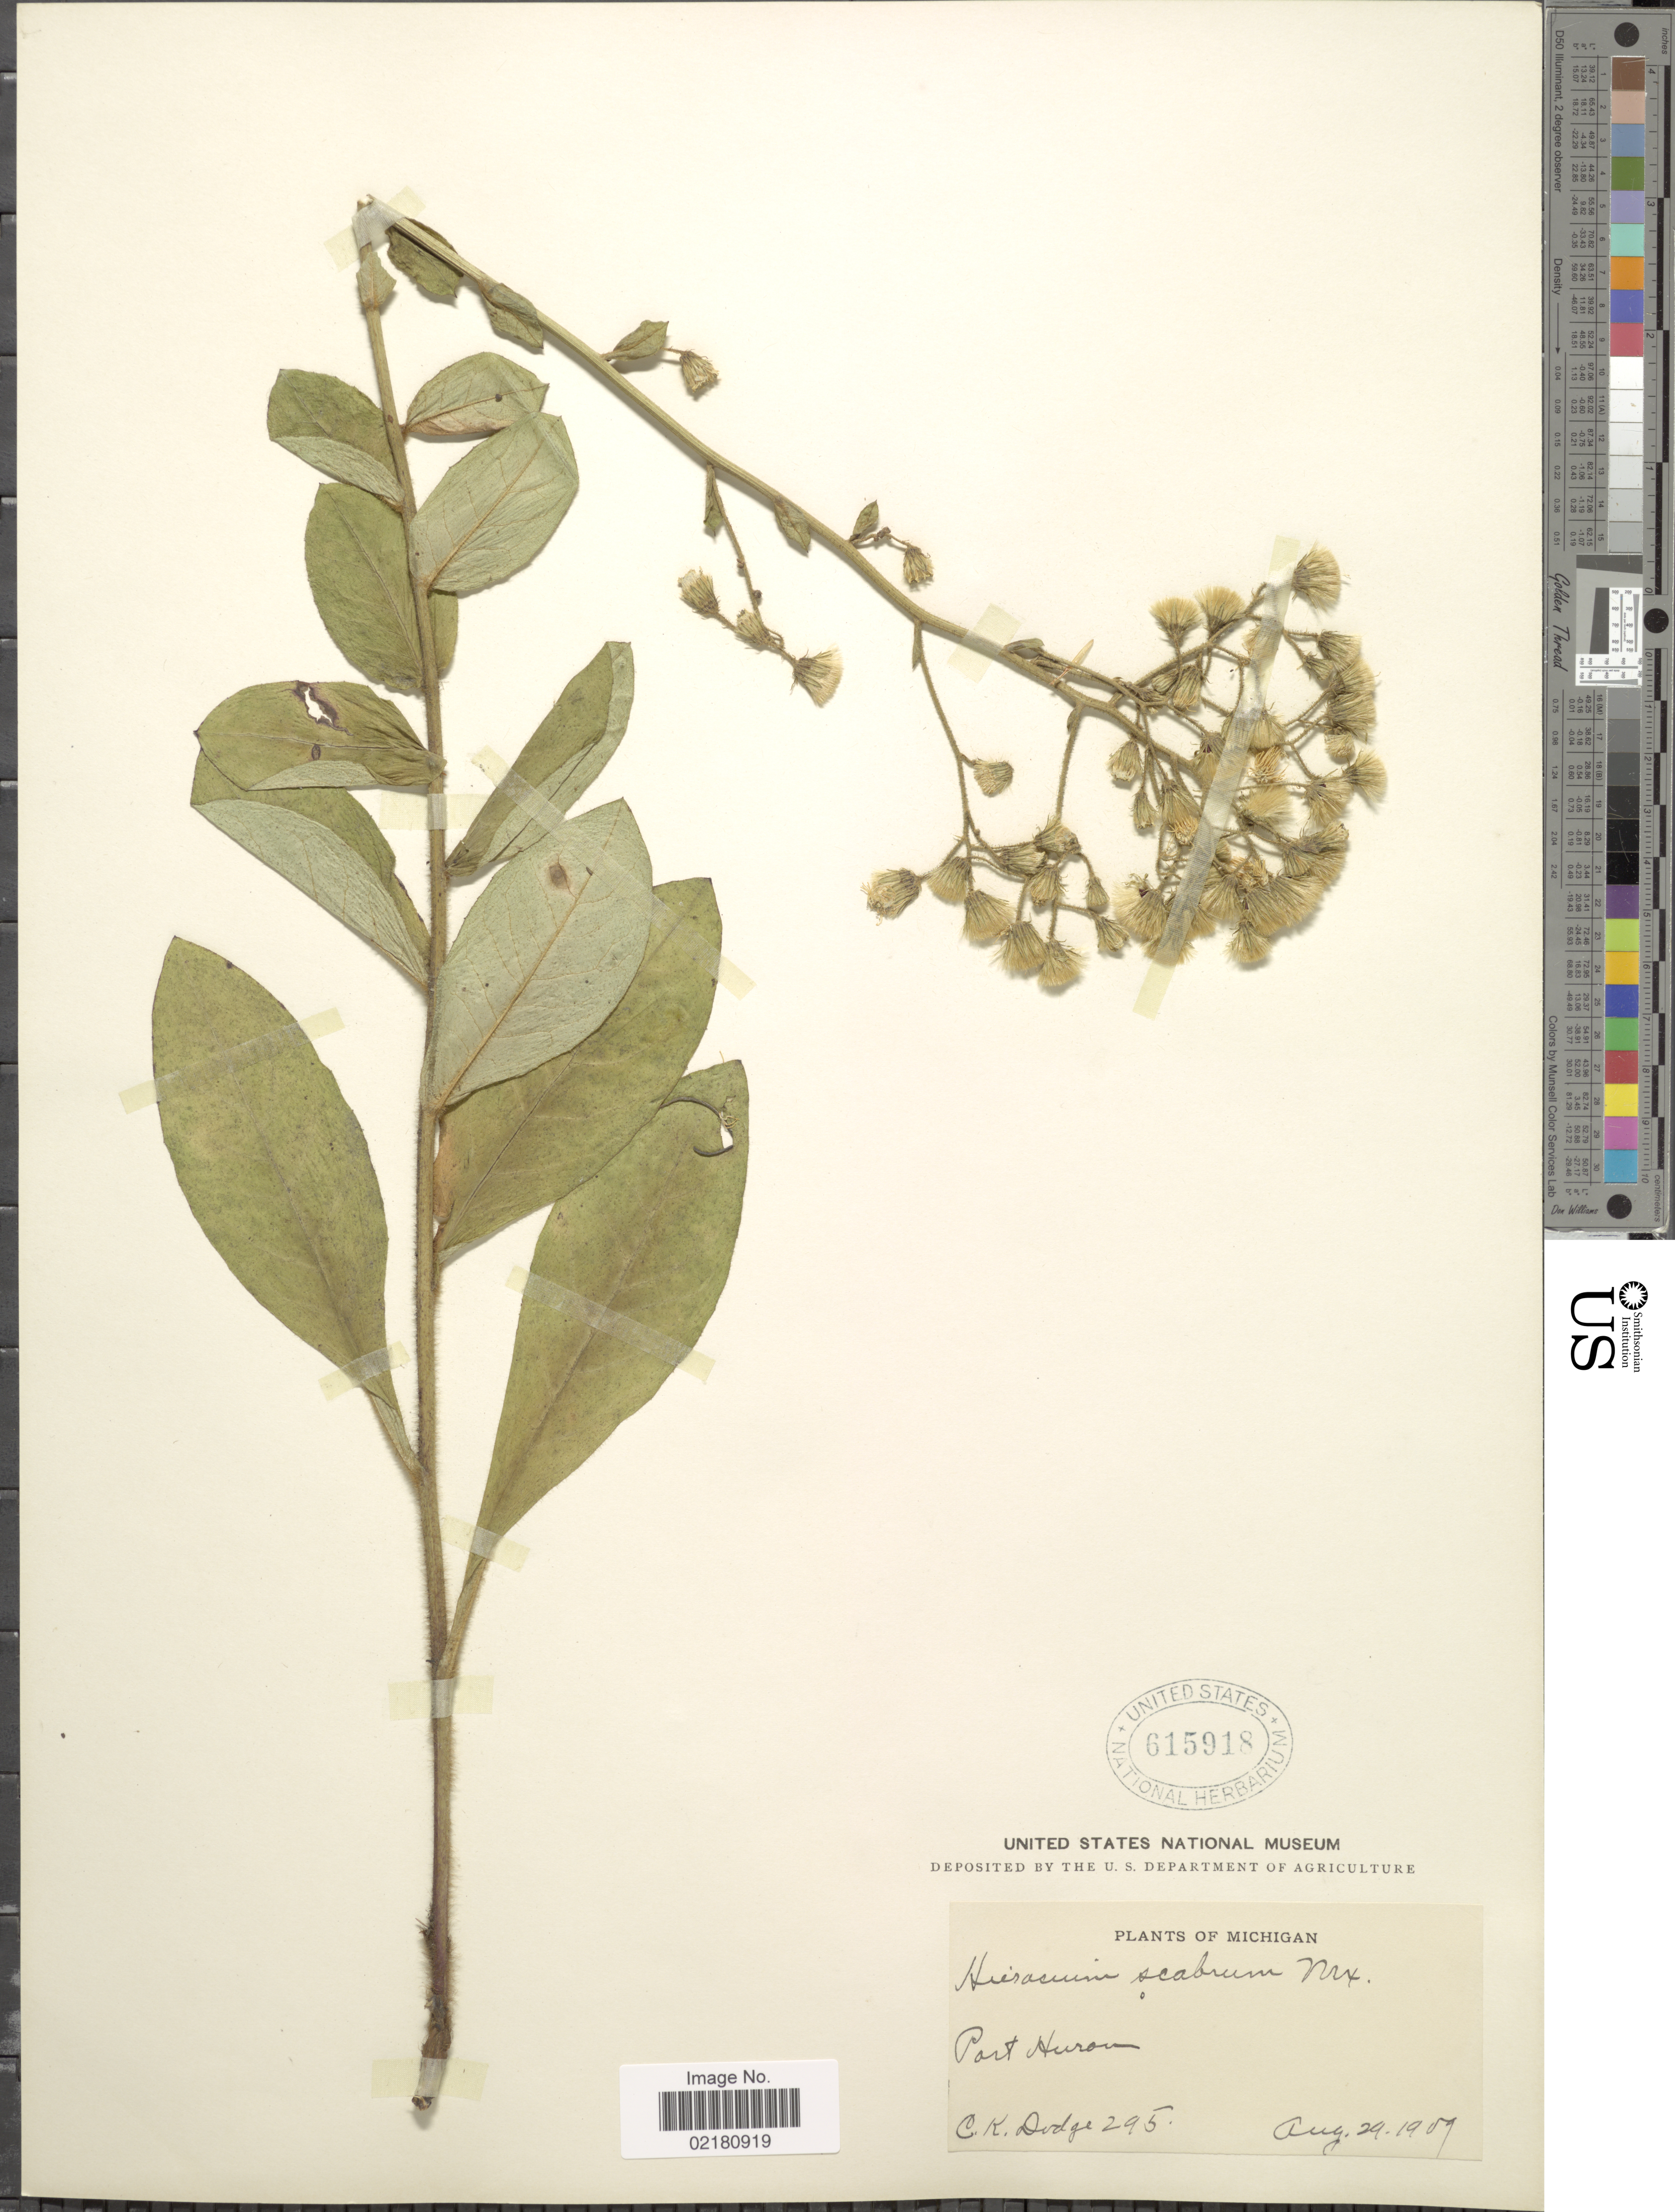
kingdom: Plantae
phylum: Tracheophyta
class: Magnoliopsida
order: Asterales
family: Asteraceae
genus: Pilosella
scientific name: Pilosella verruculata subsp. verruculata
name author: (Link) Soják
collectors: C. K. Dodge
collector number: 295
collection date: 1909-08-29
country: United States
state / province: Michigan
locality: Port Huron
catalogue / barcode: US 615918